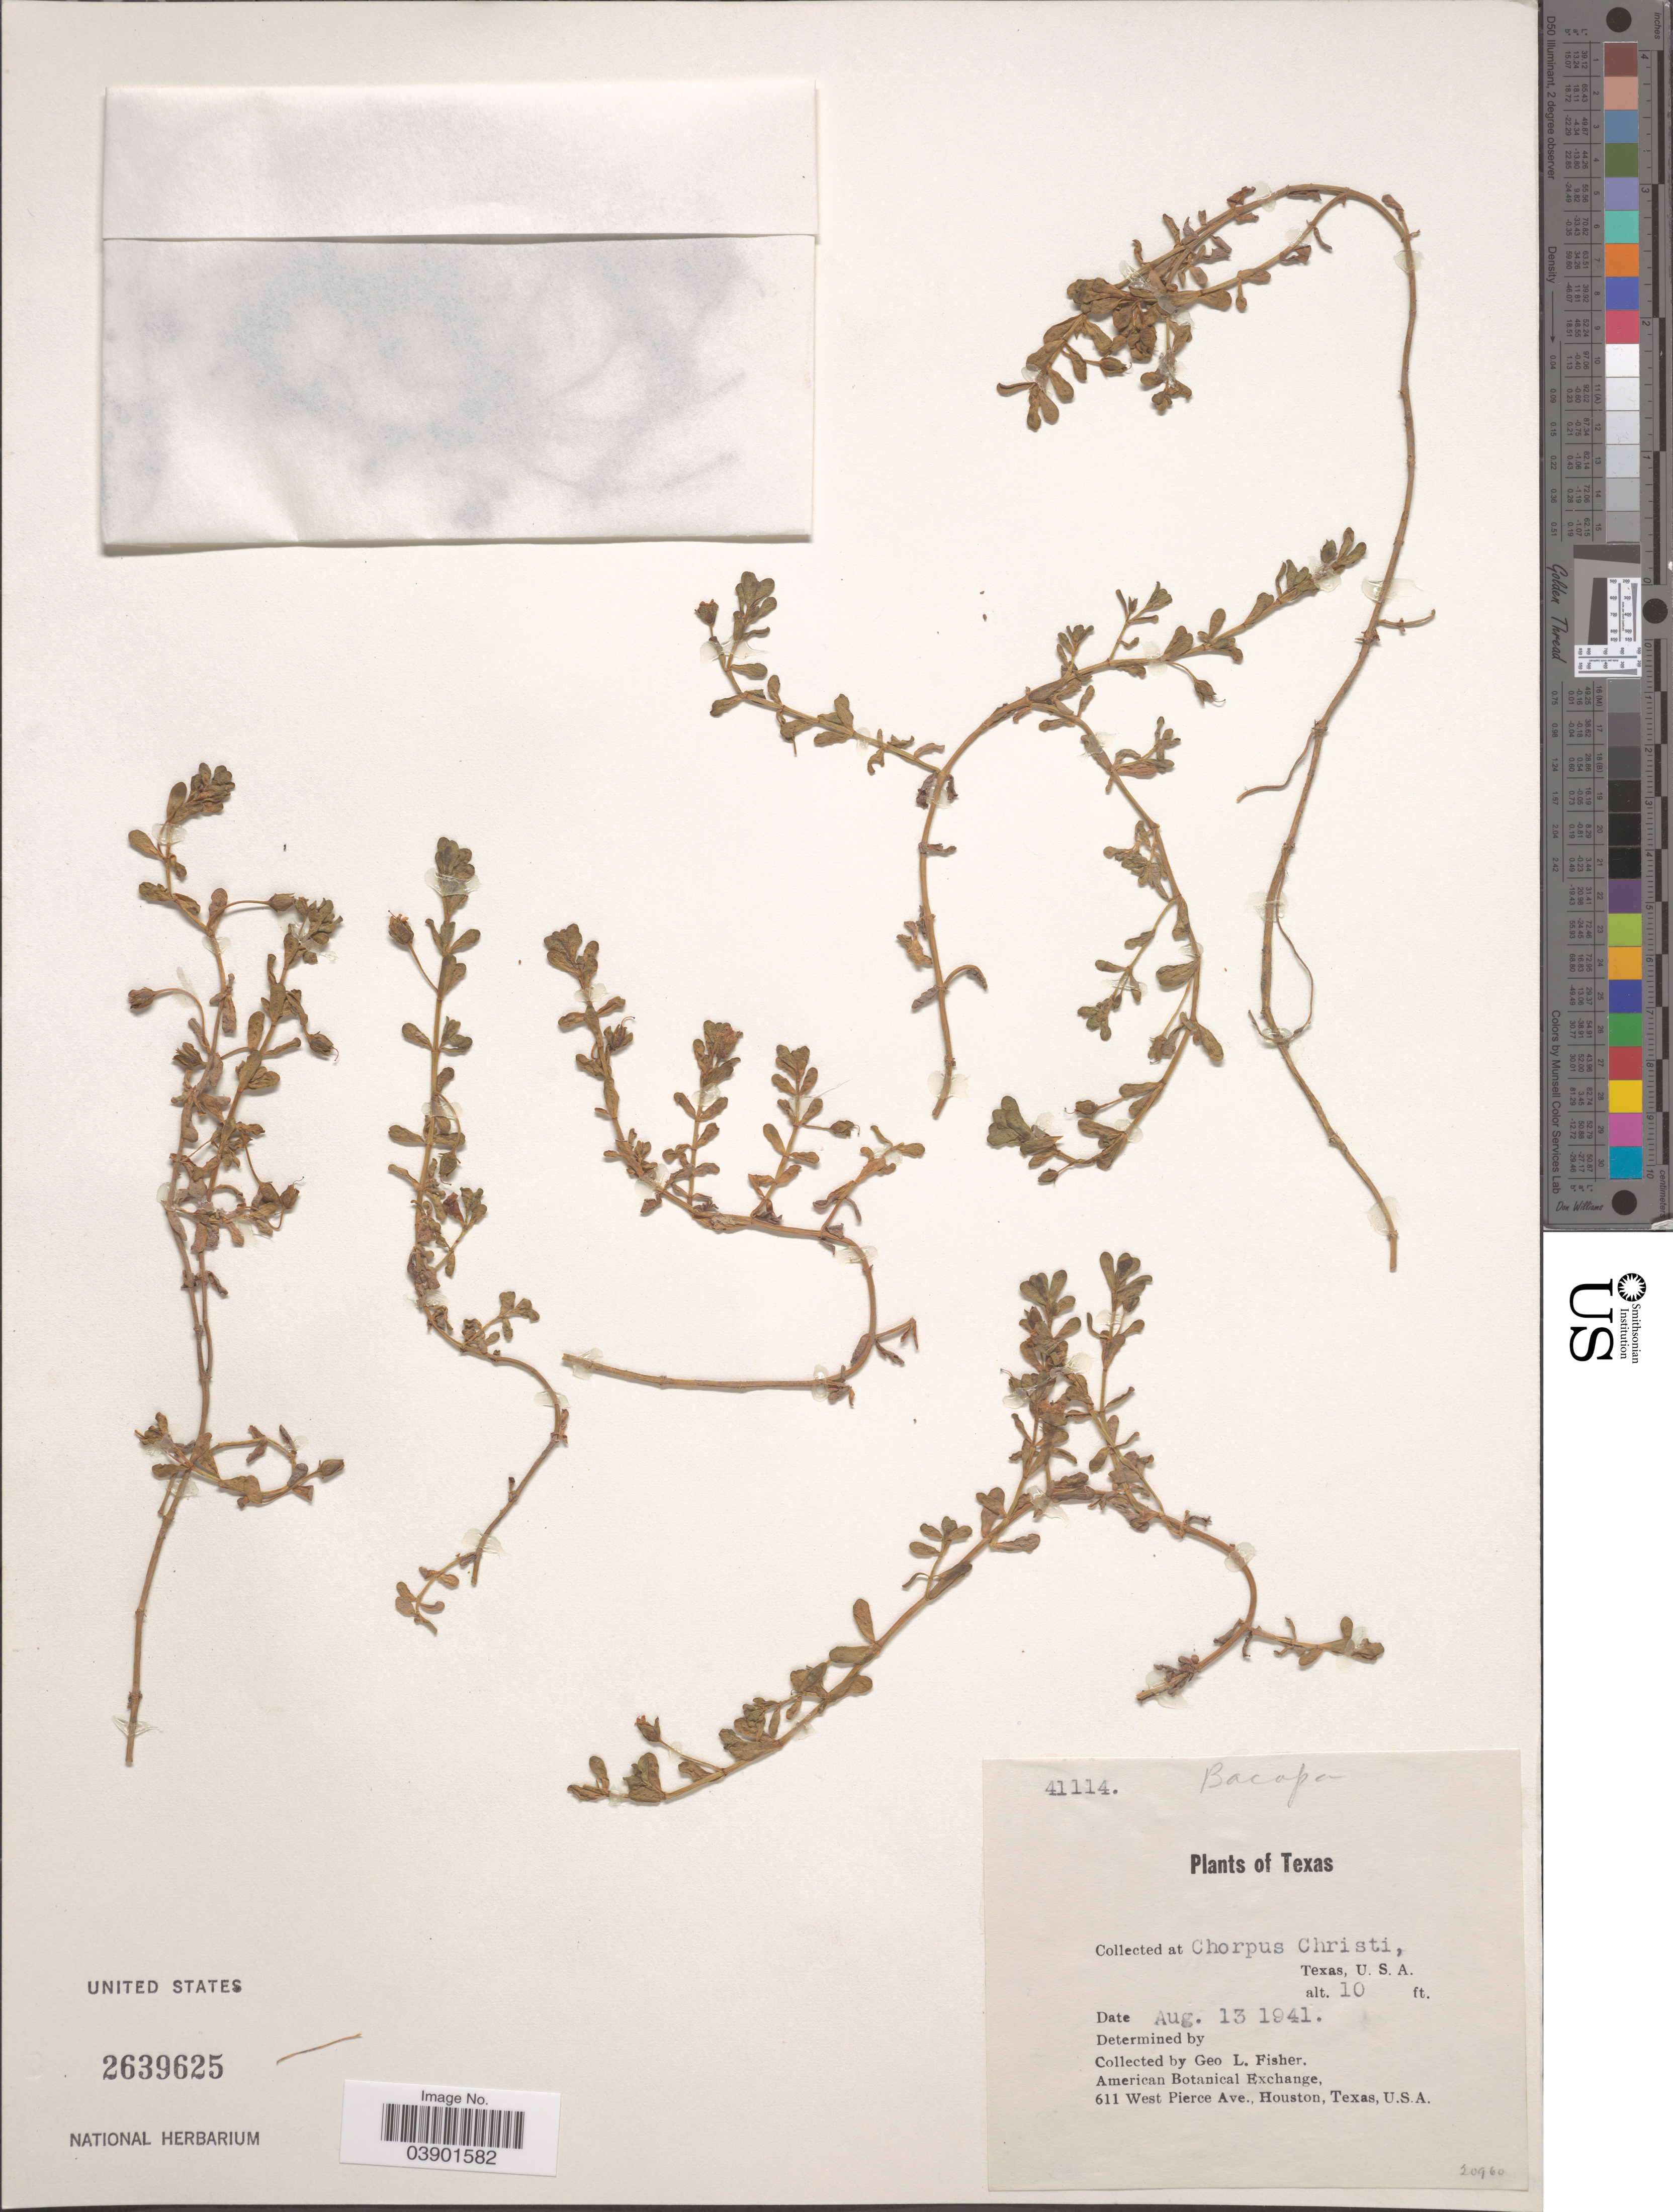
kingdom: Plantae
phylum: Tracheophyta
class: Magnoliopsida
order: Lamiales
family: Plantaginaceae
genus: Bacopa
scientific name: Bacopa monnieri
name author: (L.) Pennell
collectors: G. L. Fisher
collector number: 41114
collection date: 1941-08-13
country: United States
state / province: Texas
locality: Chorpus Christi.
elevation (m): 3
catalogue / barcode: US 2639625